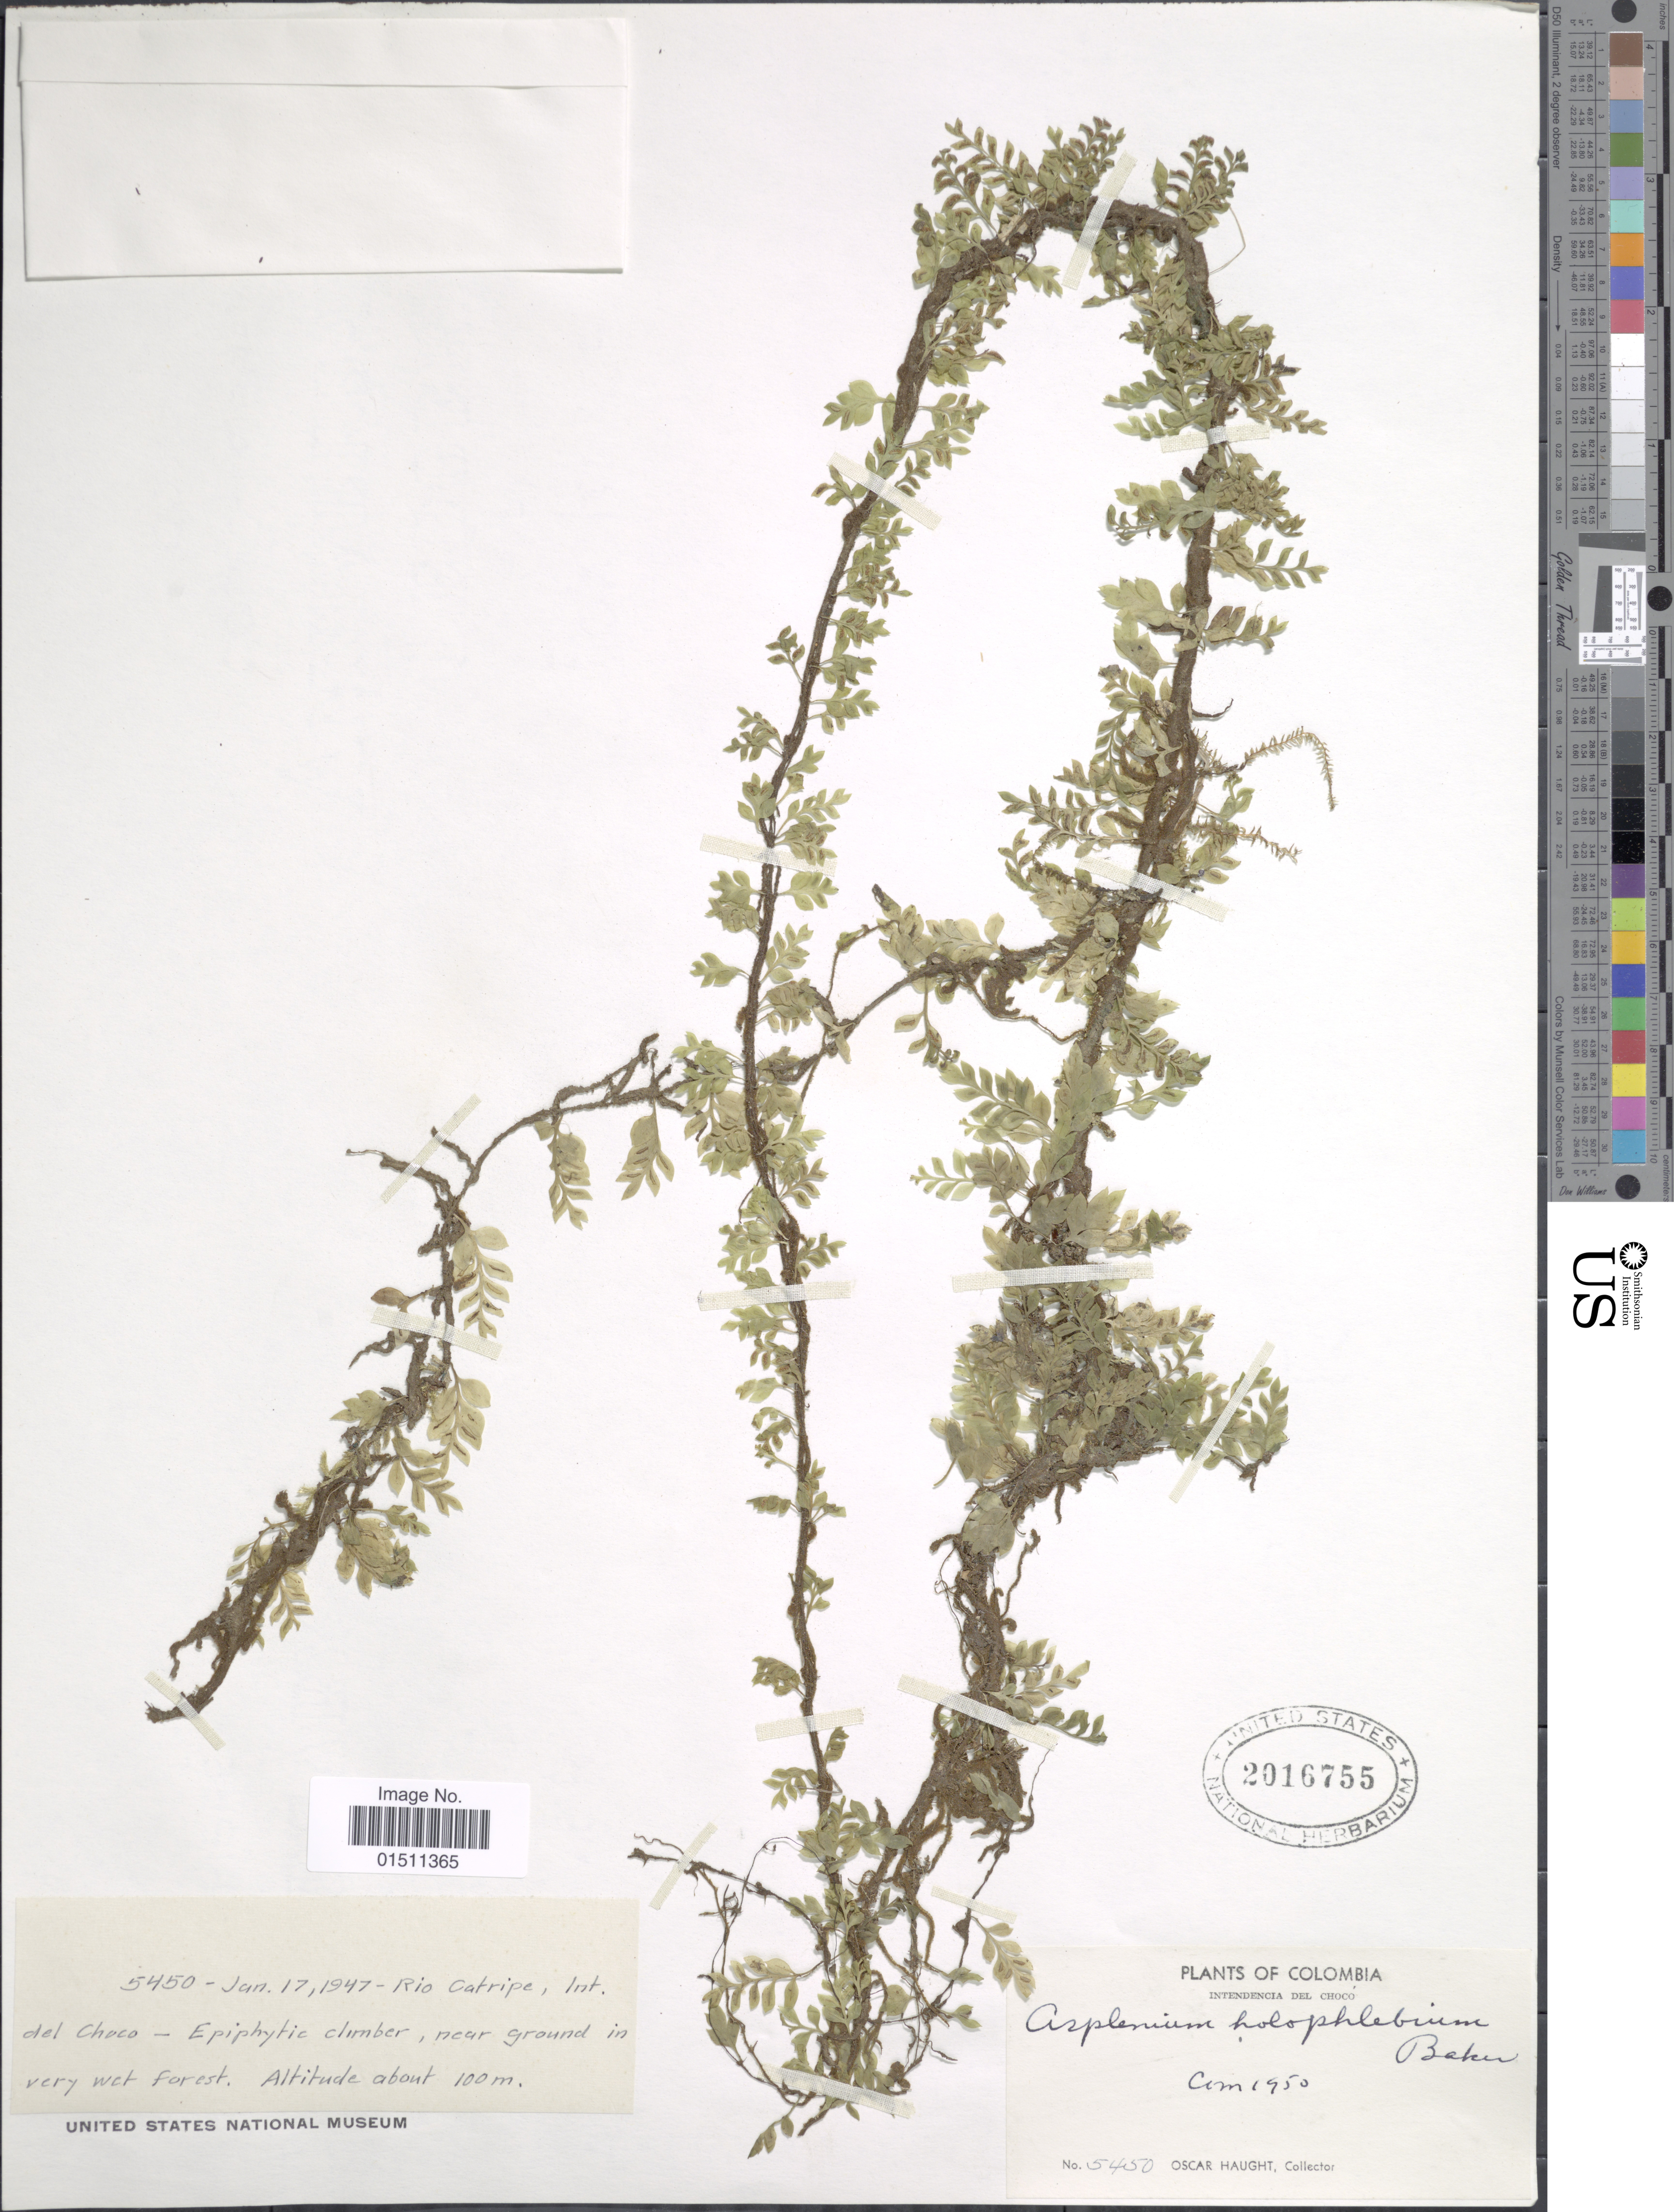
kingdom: Plantae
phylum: Tracheophyta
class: Polypodiopsida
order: Polypodiales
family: Aspleniaceae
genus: Asplenium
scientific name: Asplenium holophlebium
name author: Baker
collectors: O. L. Haught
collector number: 5450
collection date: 1947-01-17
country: Colombia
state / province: Chocó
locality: Colombia, Intendencia del Chocó, Rio Catripe.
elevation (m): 100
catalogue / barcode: US 2016755